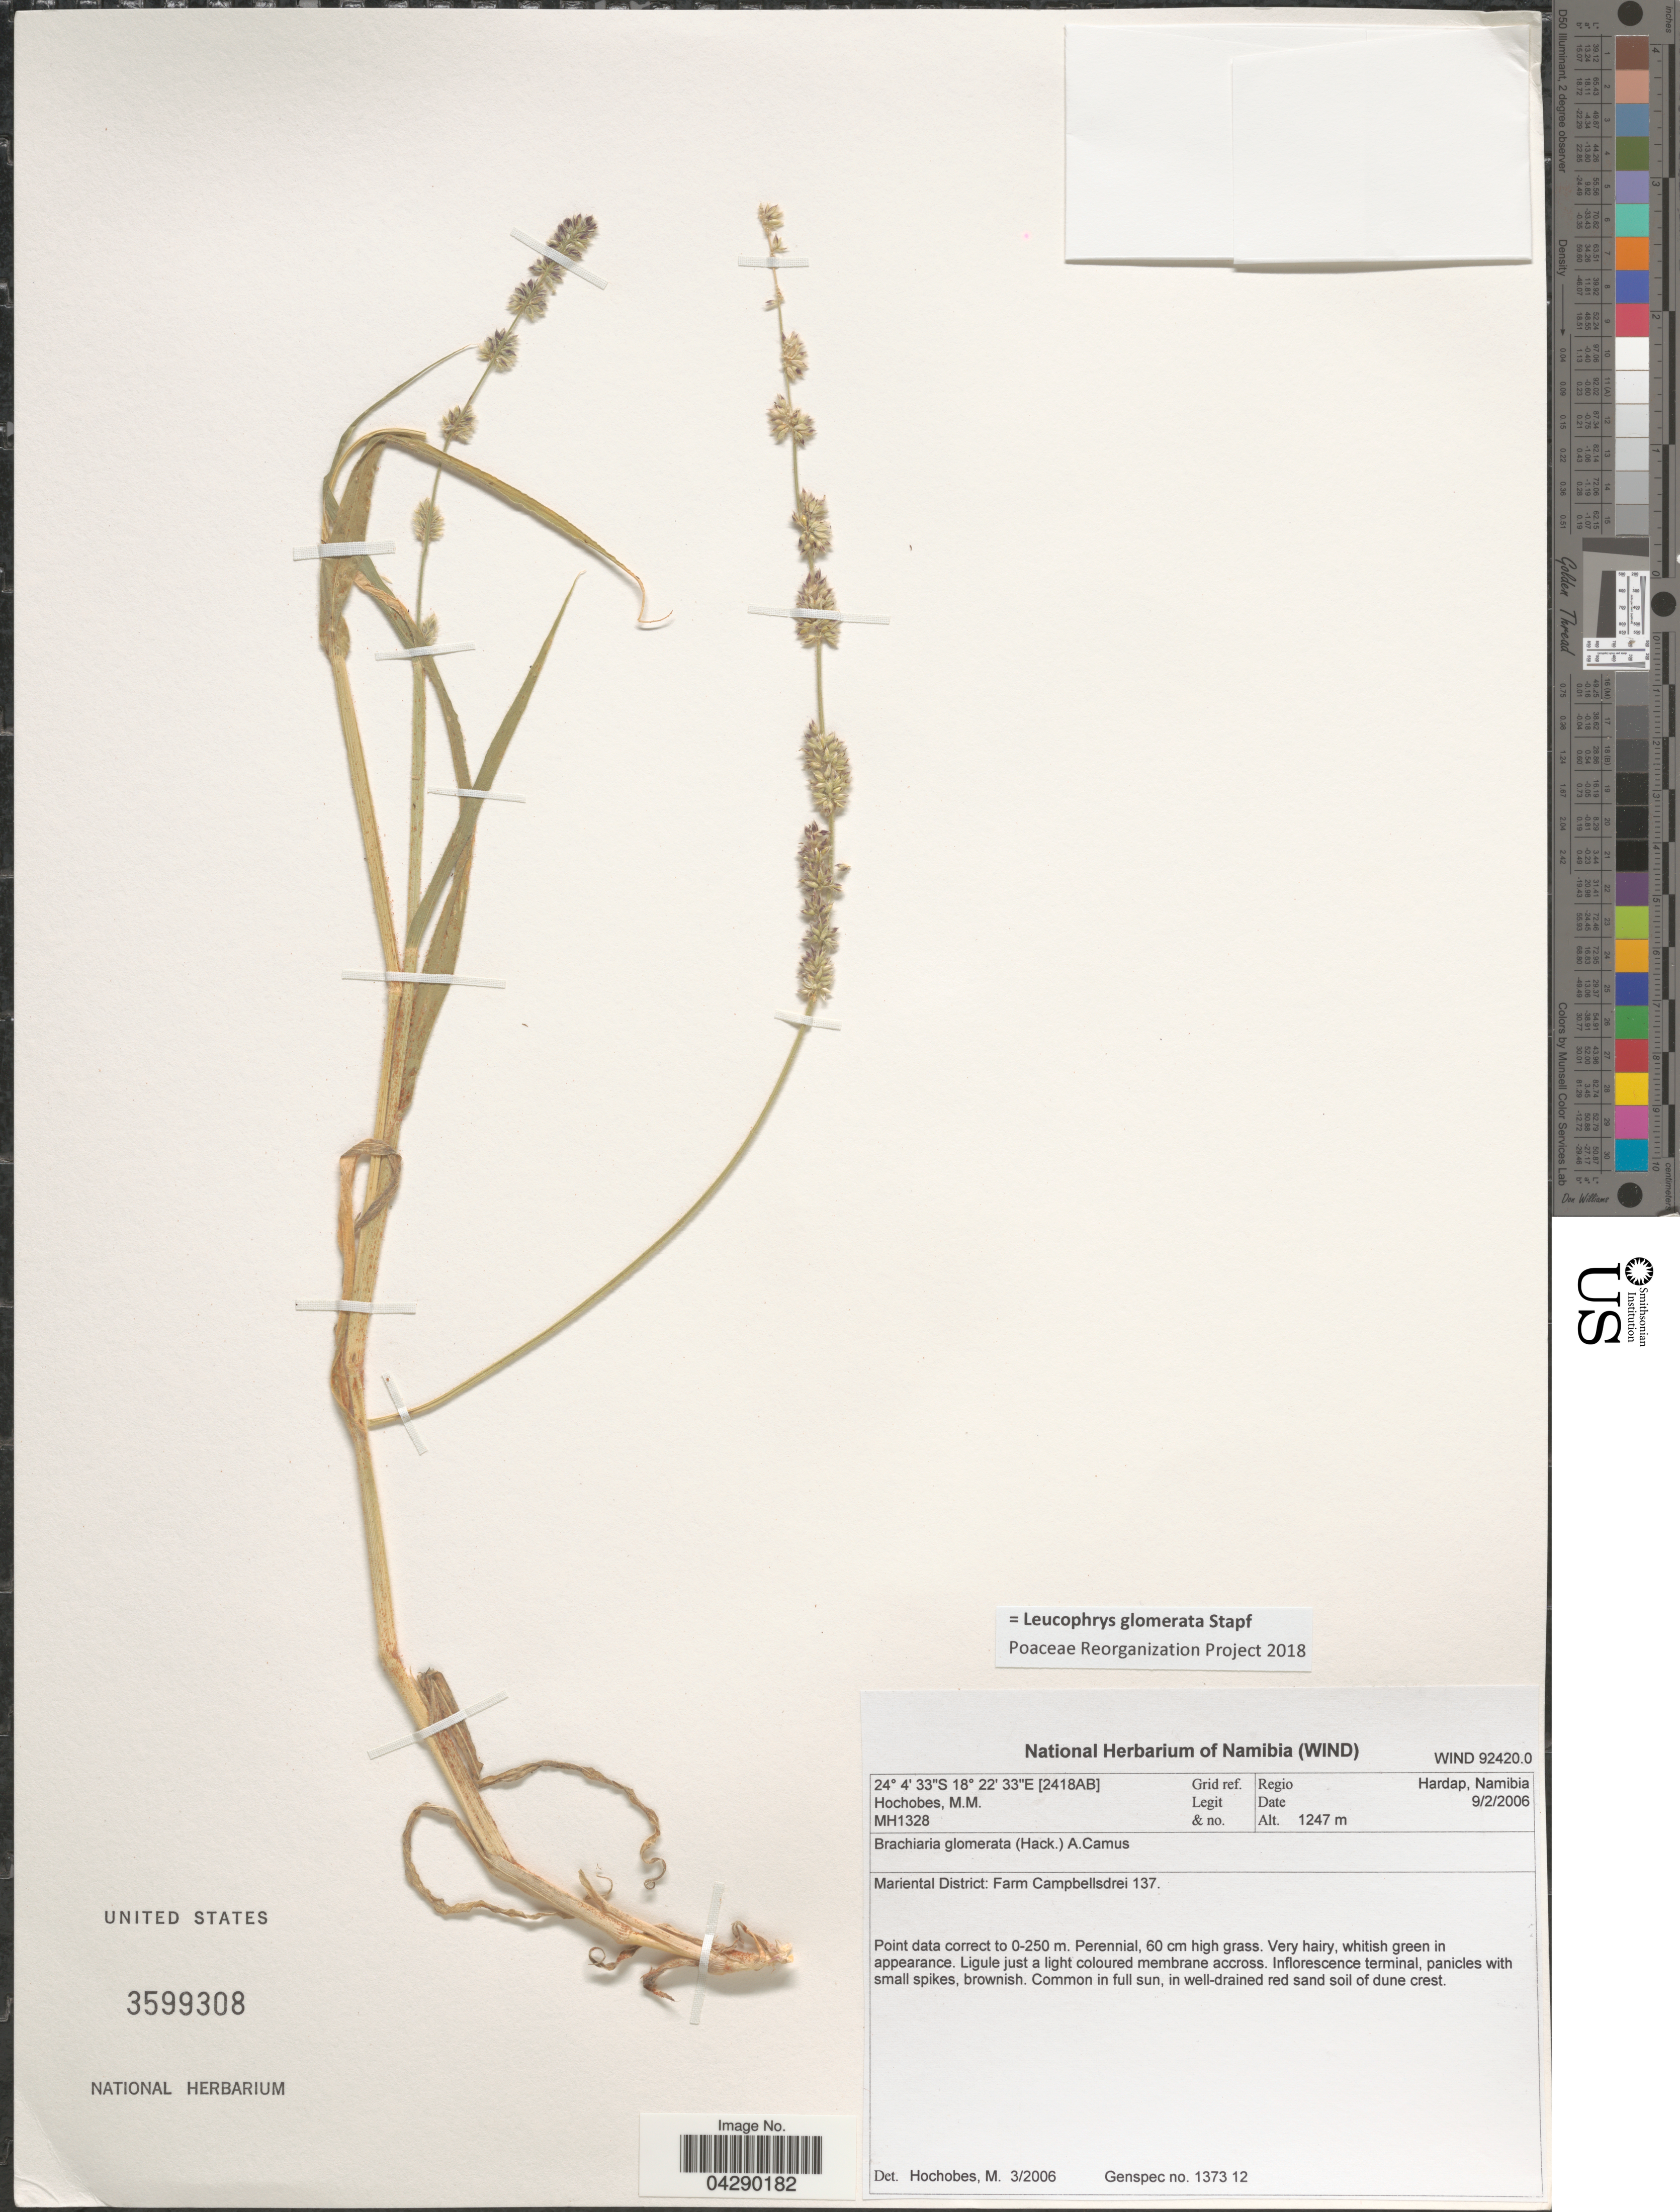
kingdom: Plantae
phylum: Tracheophyta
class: Liliopsida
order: Poales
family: Poaceae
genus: Leucophrys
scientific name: Leucophrys glomerata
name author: Stapf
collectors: M. Hochobes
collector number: MH1328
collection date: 2006-02-09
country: Namibia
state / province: Hardap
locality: [2418AB] Grid ref. Regio Hardap, Namibia. Mariental District: Farm Campbellsdrei 137.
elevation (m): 1247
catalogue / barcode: US 3599308